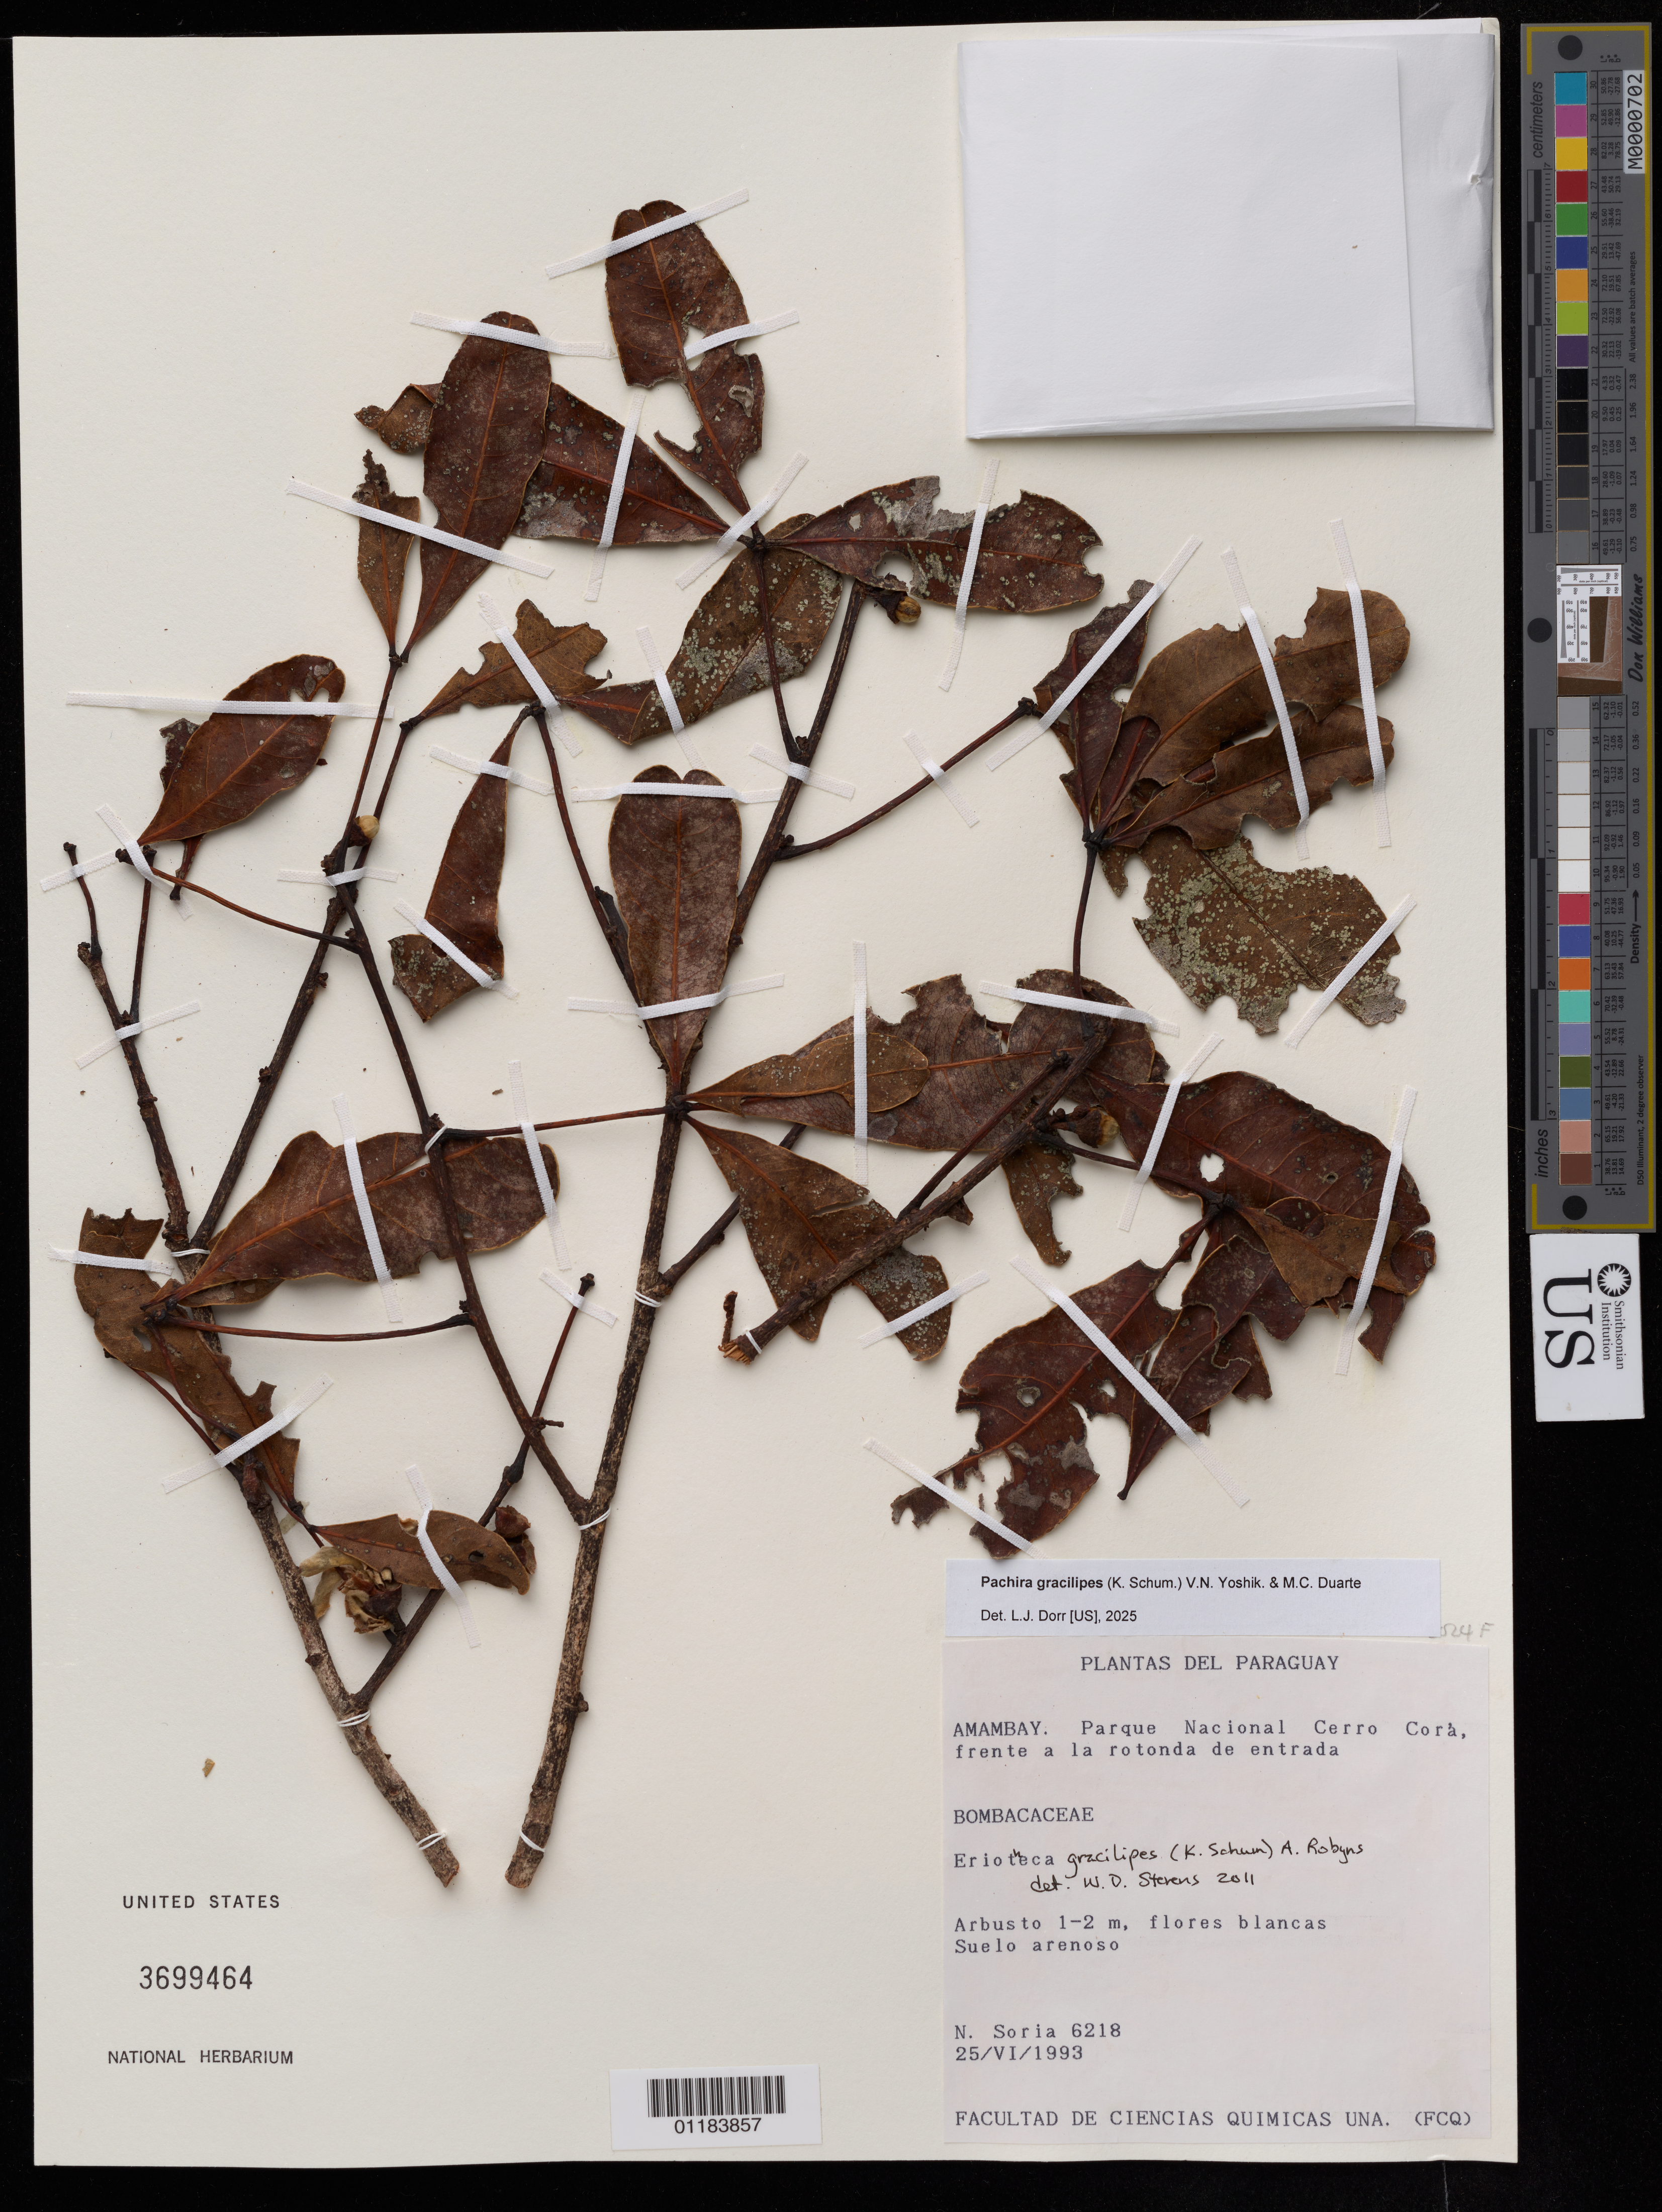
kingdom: Plantae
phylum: Tracheophyta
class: Magnoliopsida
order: Malvales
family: Malvaceae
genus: Pachira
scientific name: Pachira gracilipes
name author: (K. Schum.) V.N. Yoshik. & M.C. Duarte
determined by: Dorr, Laurence J., Curator (BOT), Smithsonian Institution - National Museum of Natural History (UNITED STATES)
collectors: N. Soria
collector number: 6218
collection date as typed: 25/VI/1993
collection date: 1993-06-25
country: Paraguay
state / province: Amambay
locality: Parque Nacional Cerro Cora, frente a la rotonda de entrada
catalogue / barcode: US 3699464